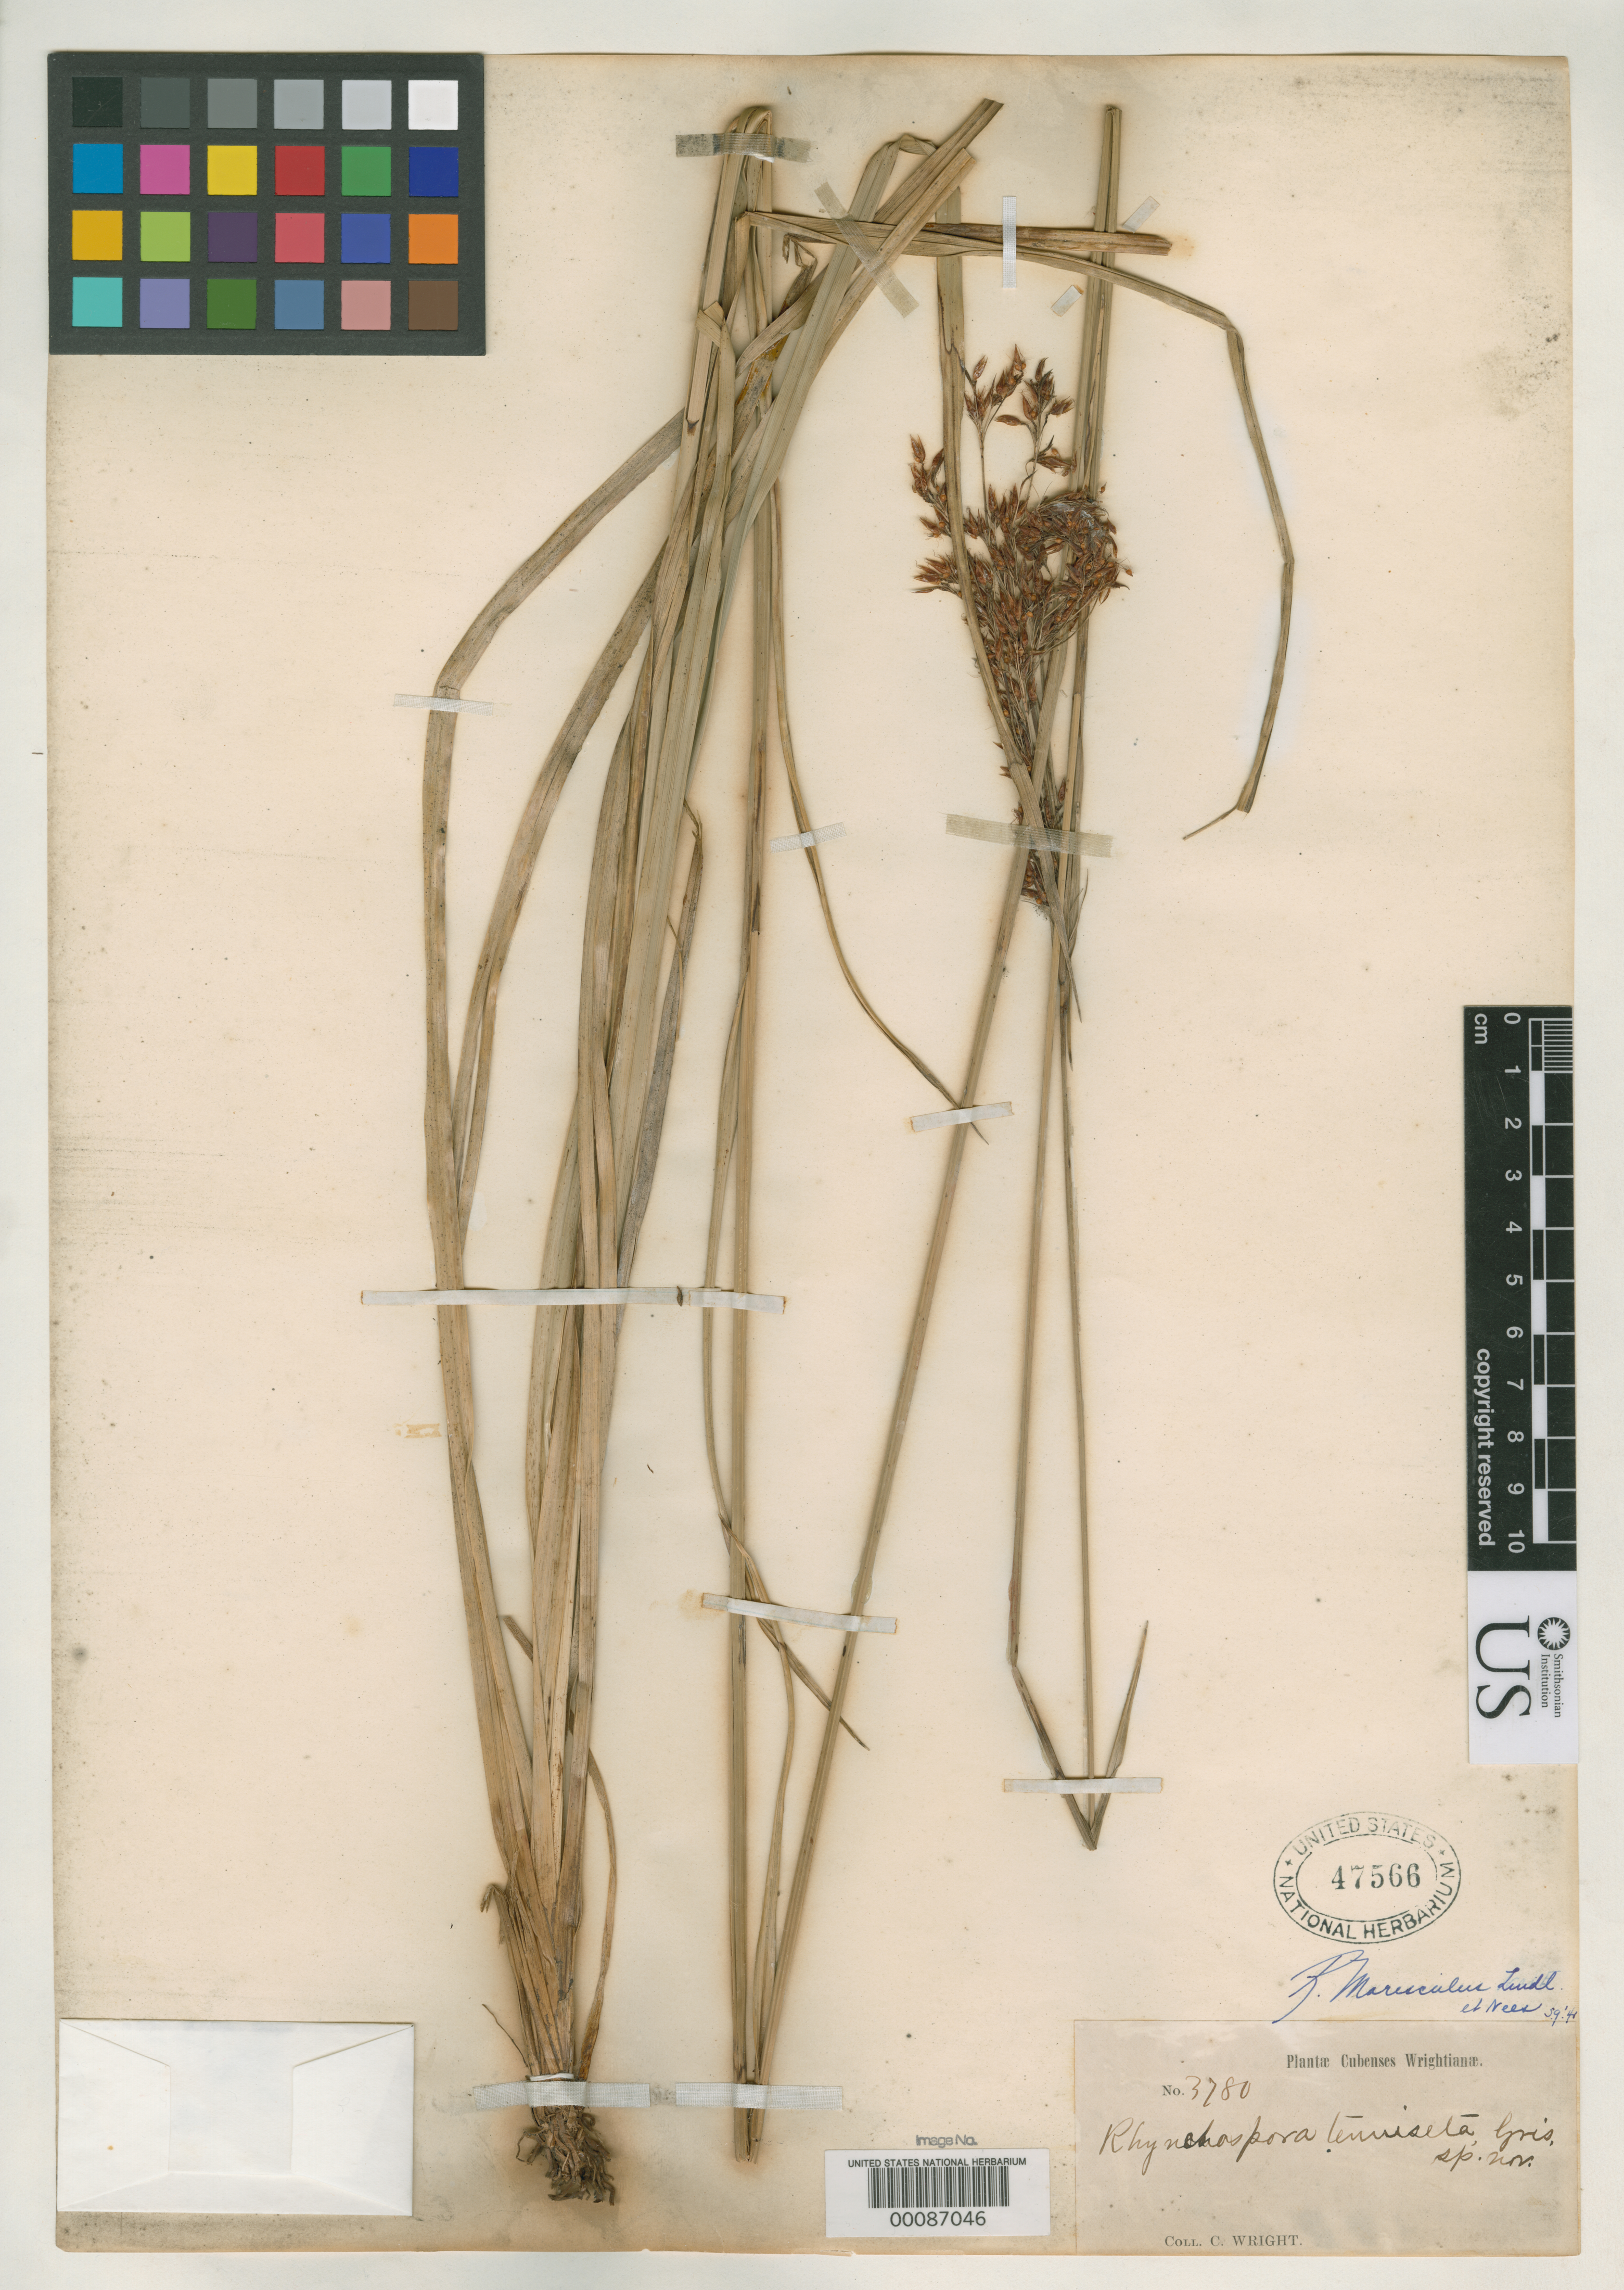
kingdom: Plantae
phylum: Tracheophyta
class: Liliopsida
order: Poales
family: Cyperaceae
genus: Rhynchospora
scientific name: Rhynchospora tenuiseta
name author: C. Wright in Sauvalle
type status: Isotype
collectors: C. Wright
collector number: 3780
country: Cuba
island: Greater Antilles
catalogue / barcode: US 47566